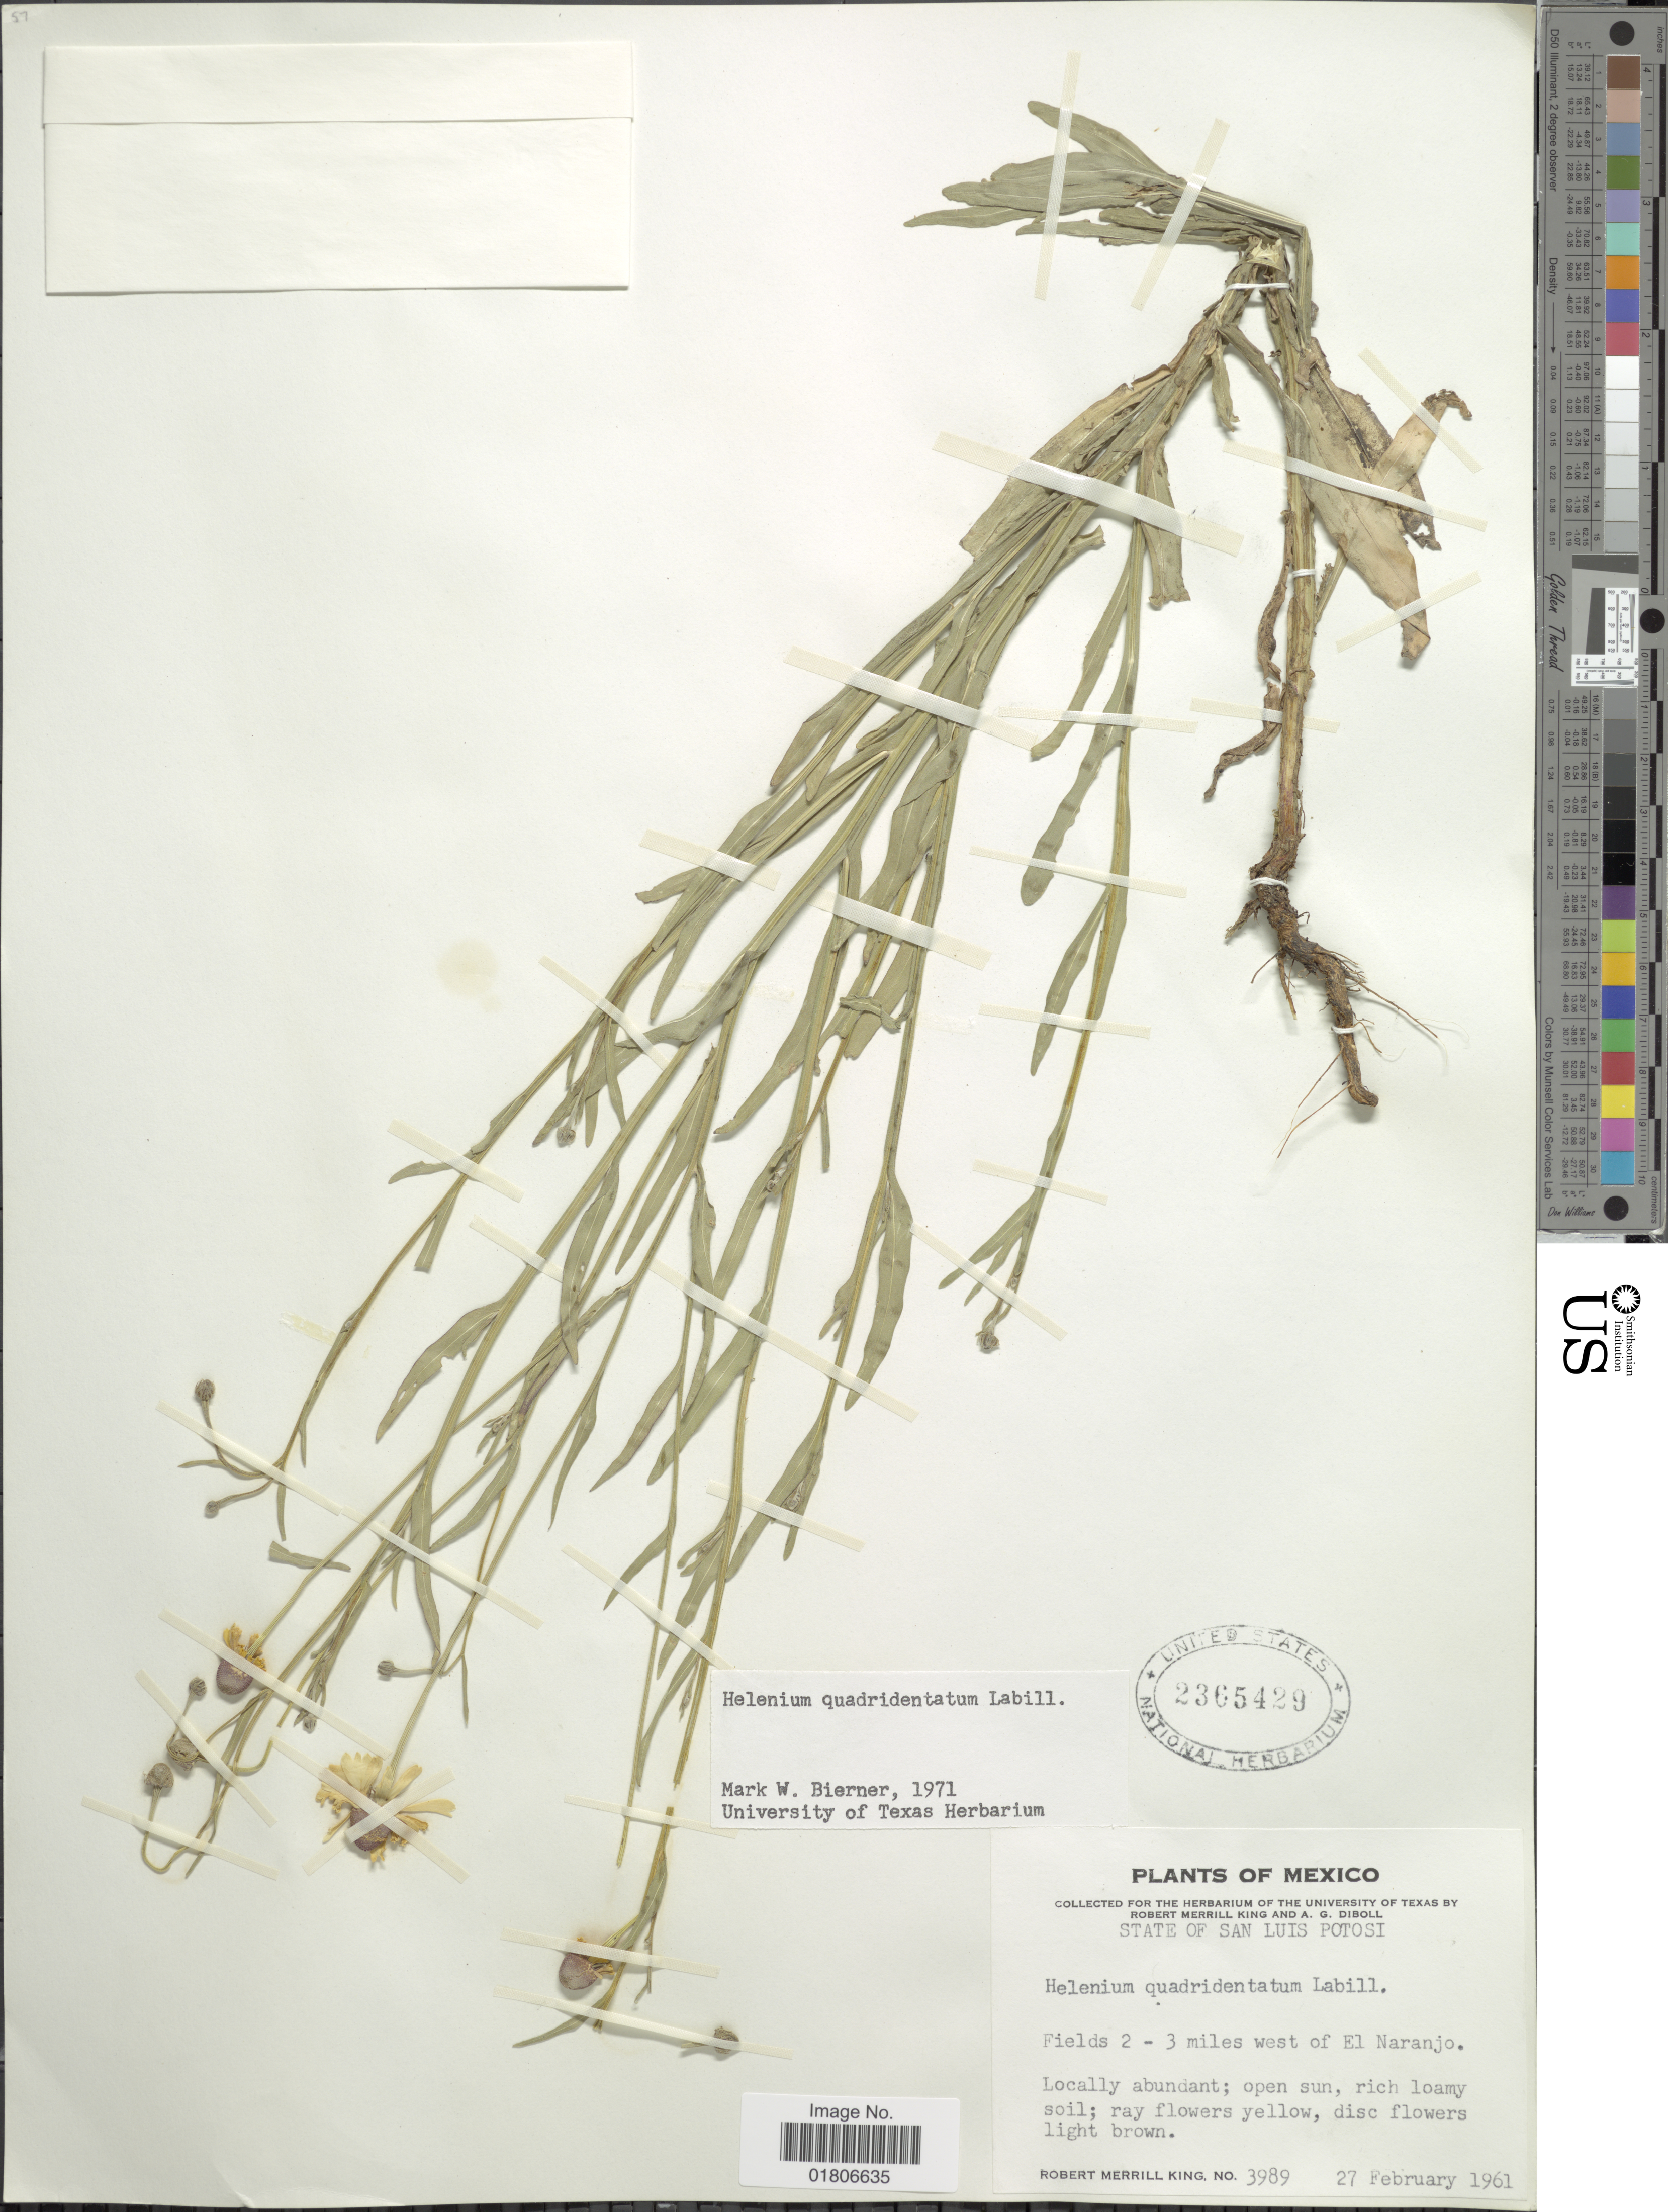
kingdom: Plantae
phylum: Tracheophyta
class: Magnoliopsida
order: Asterales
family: Asteraceae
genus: Helenium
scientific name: Helenium quadridentatum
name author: Labill.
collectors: R. M. King & A. Diboll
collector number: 3989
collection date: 1961-02-27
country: Mexico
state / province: San Luis Potosí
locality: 2 - 3 miles west of El Naranjo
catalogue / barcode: US 2365429